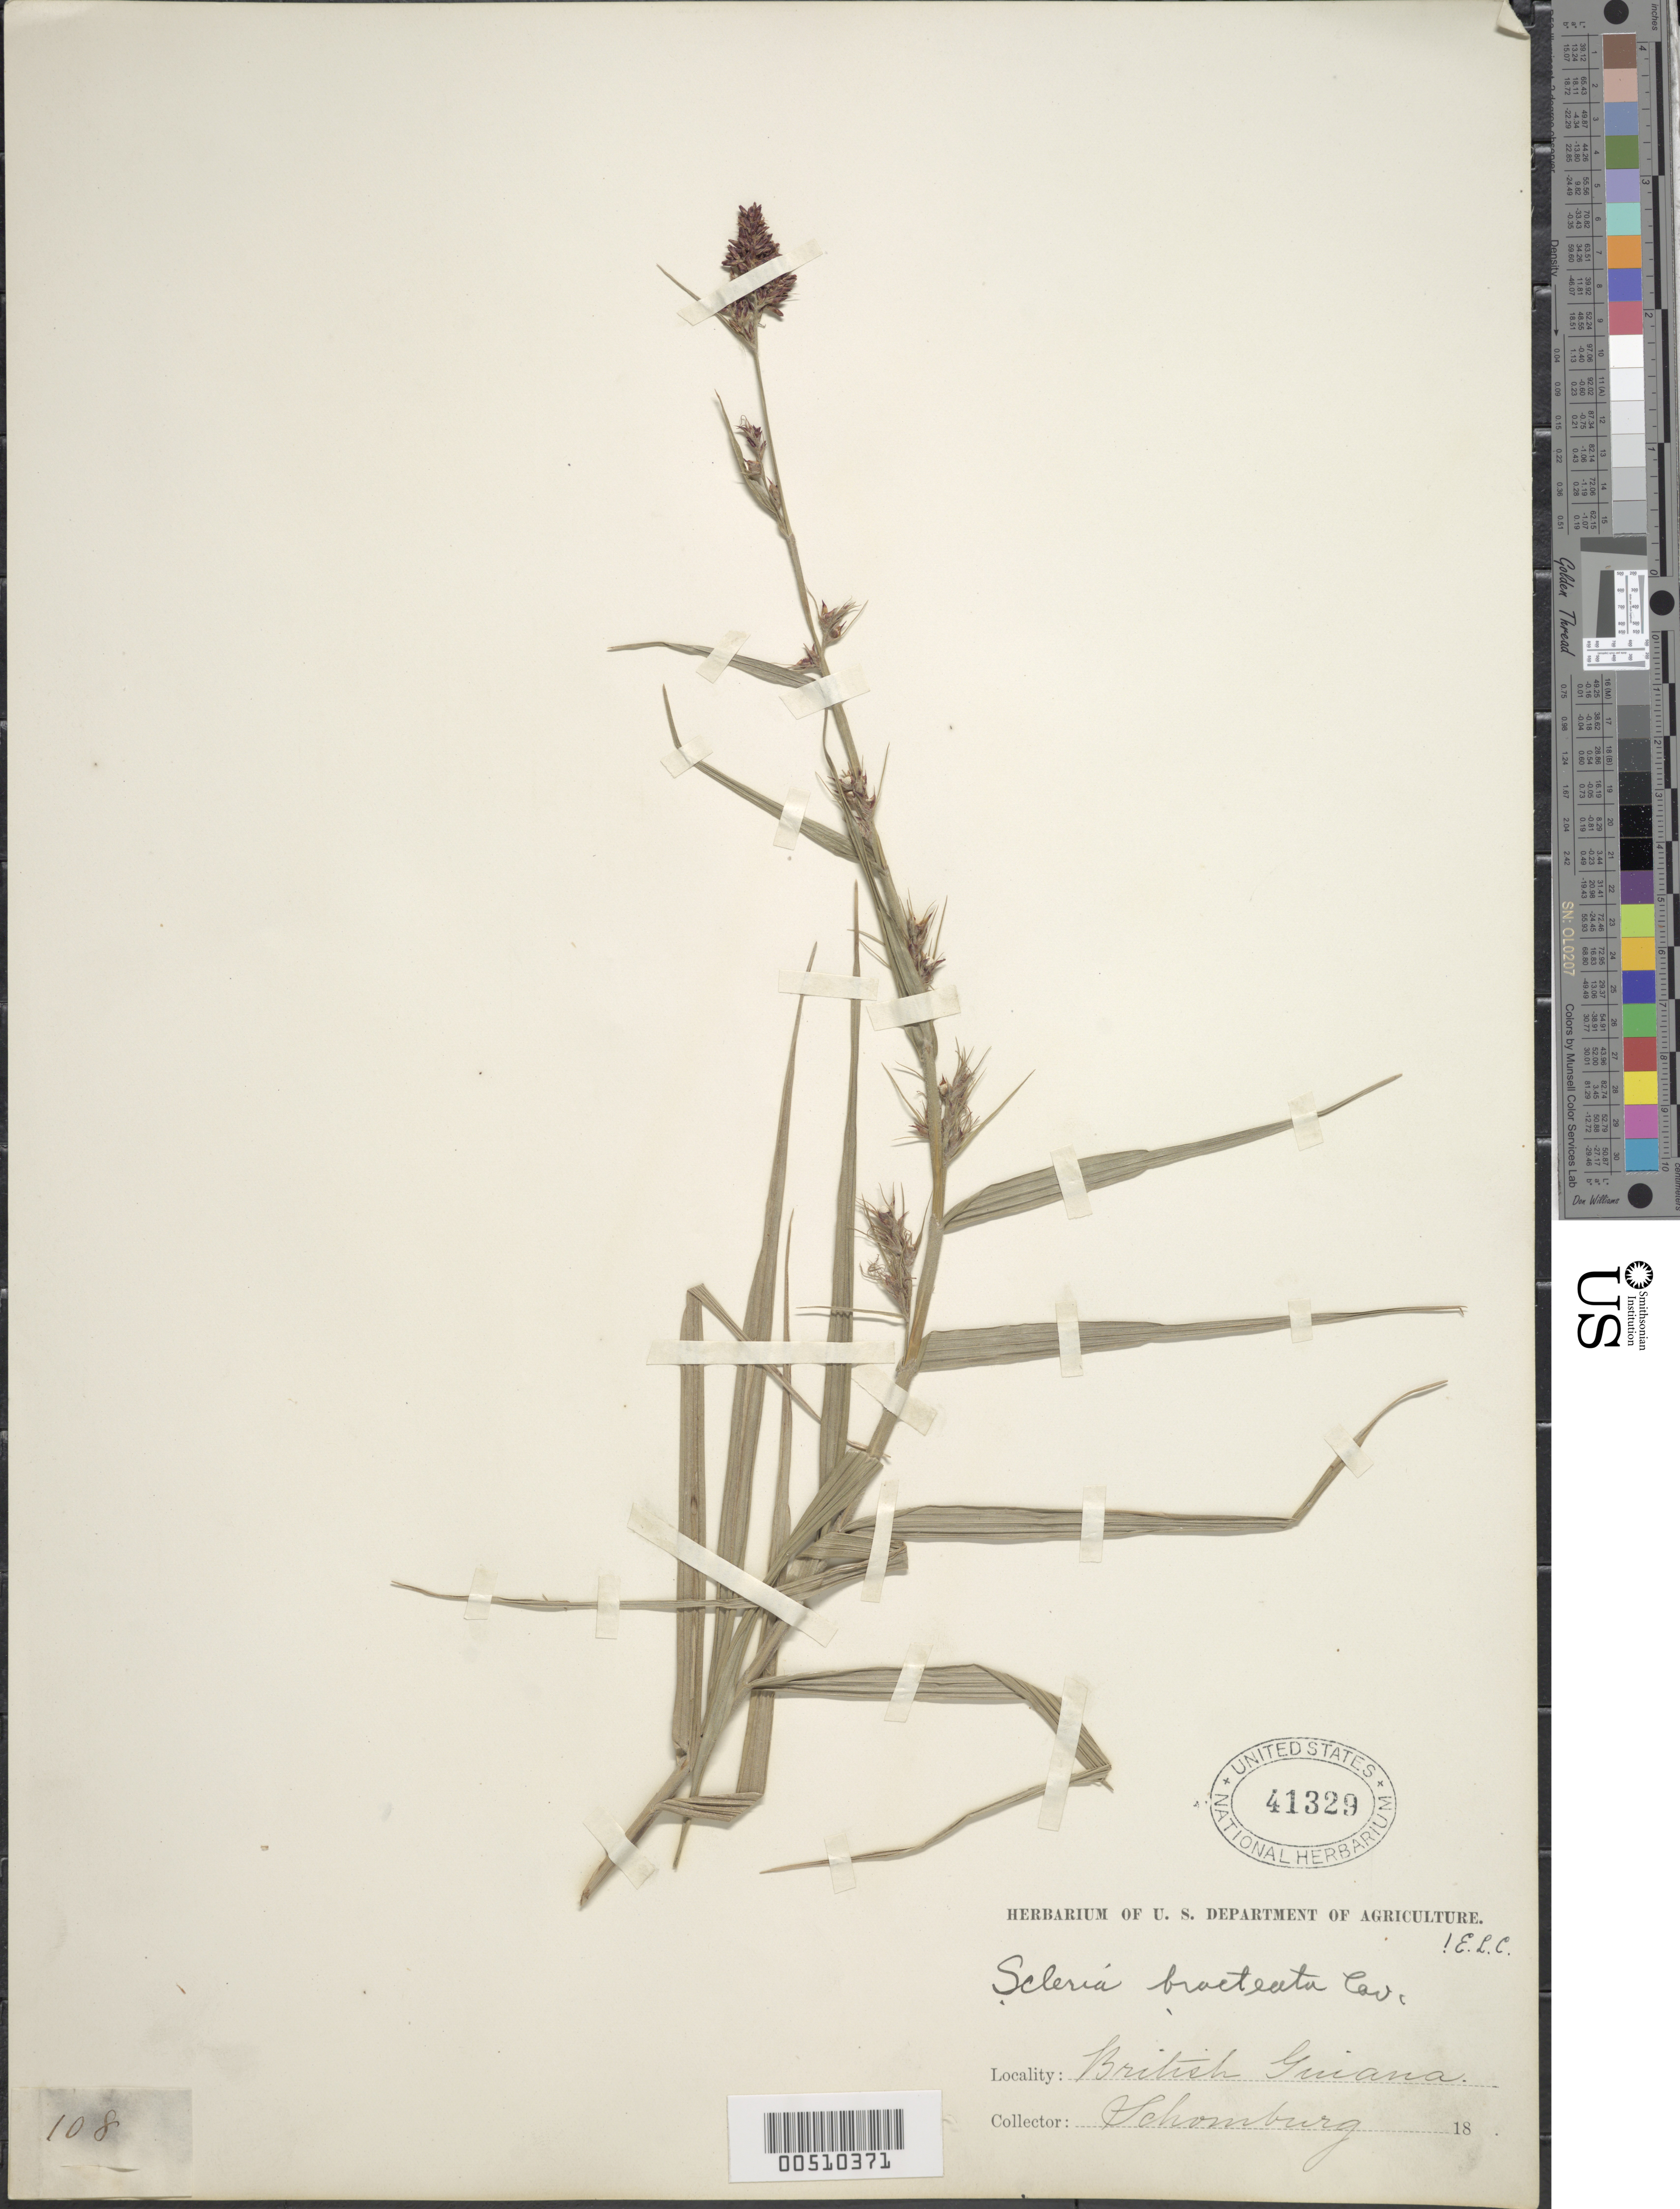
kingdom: Plantae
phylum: Tracheophyta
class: Liliopsida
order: Poales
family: Cyperaceae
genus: Scleria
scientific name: Scleria bracteata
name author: Cav.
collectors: M. R. Schomburgk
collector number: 108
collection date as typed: Apr 1834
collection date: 1834-04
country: Guyana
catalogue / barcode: US 41329